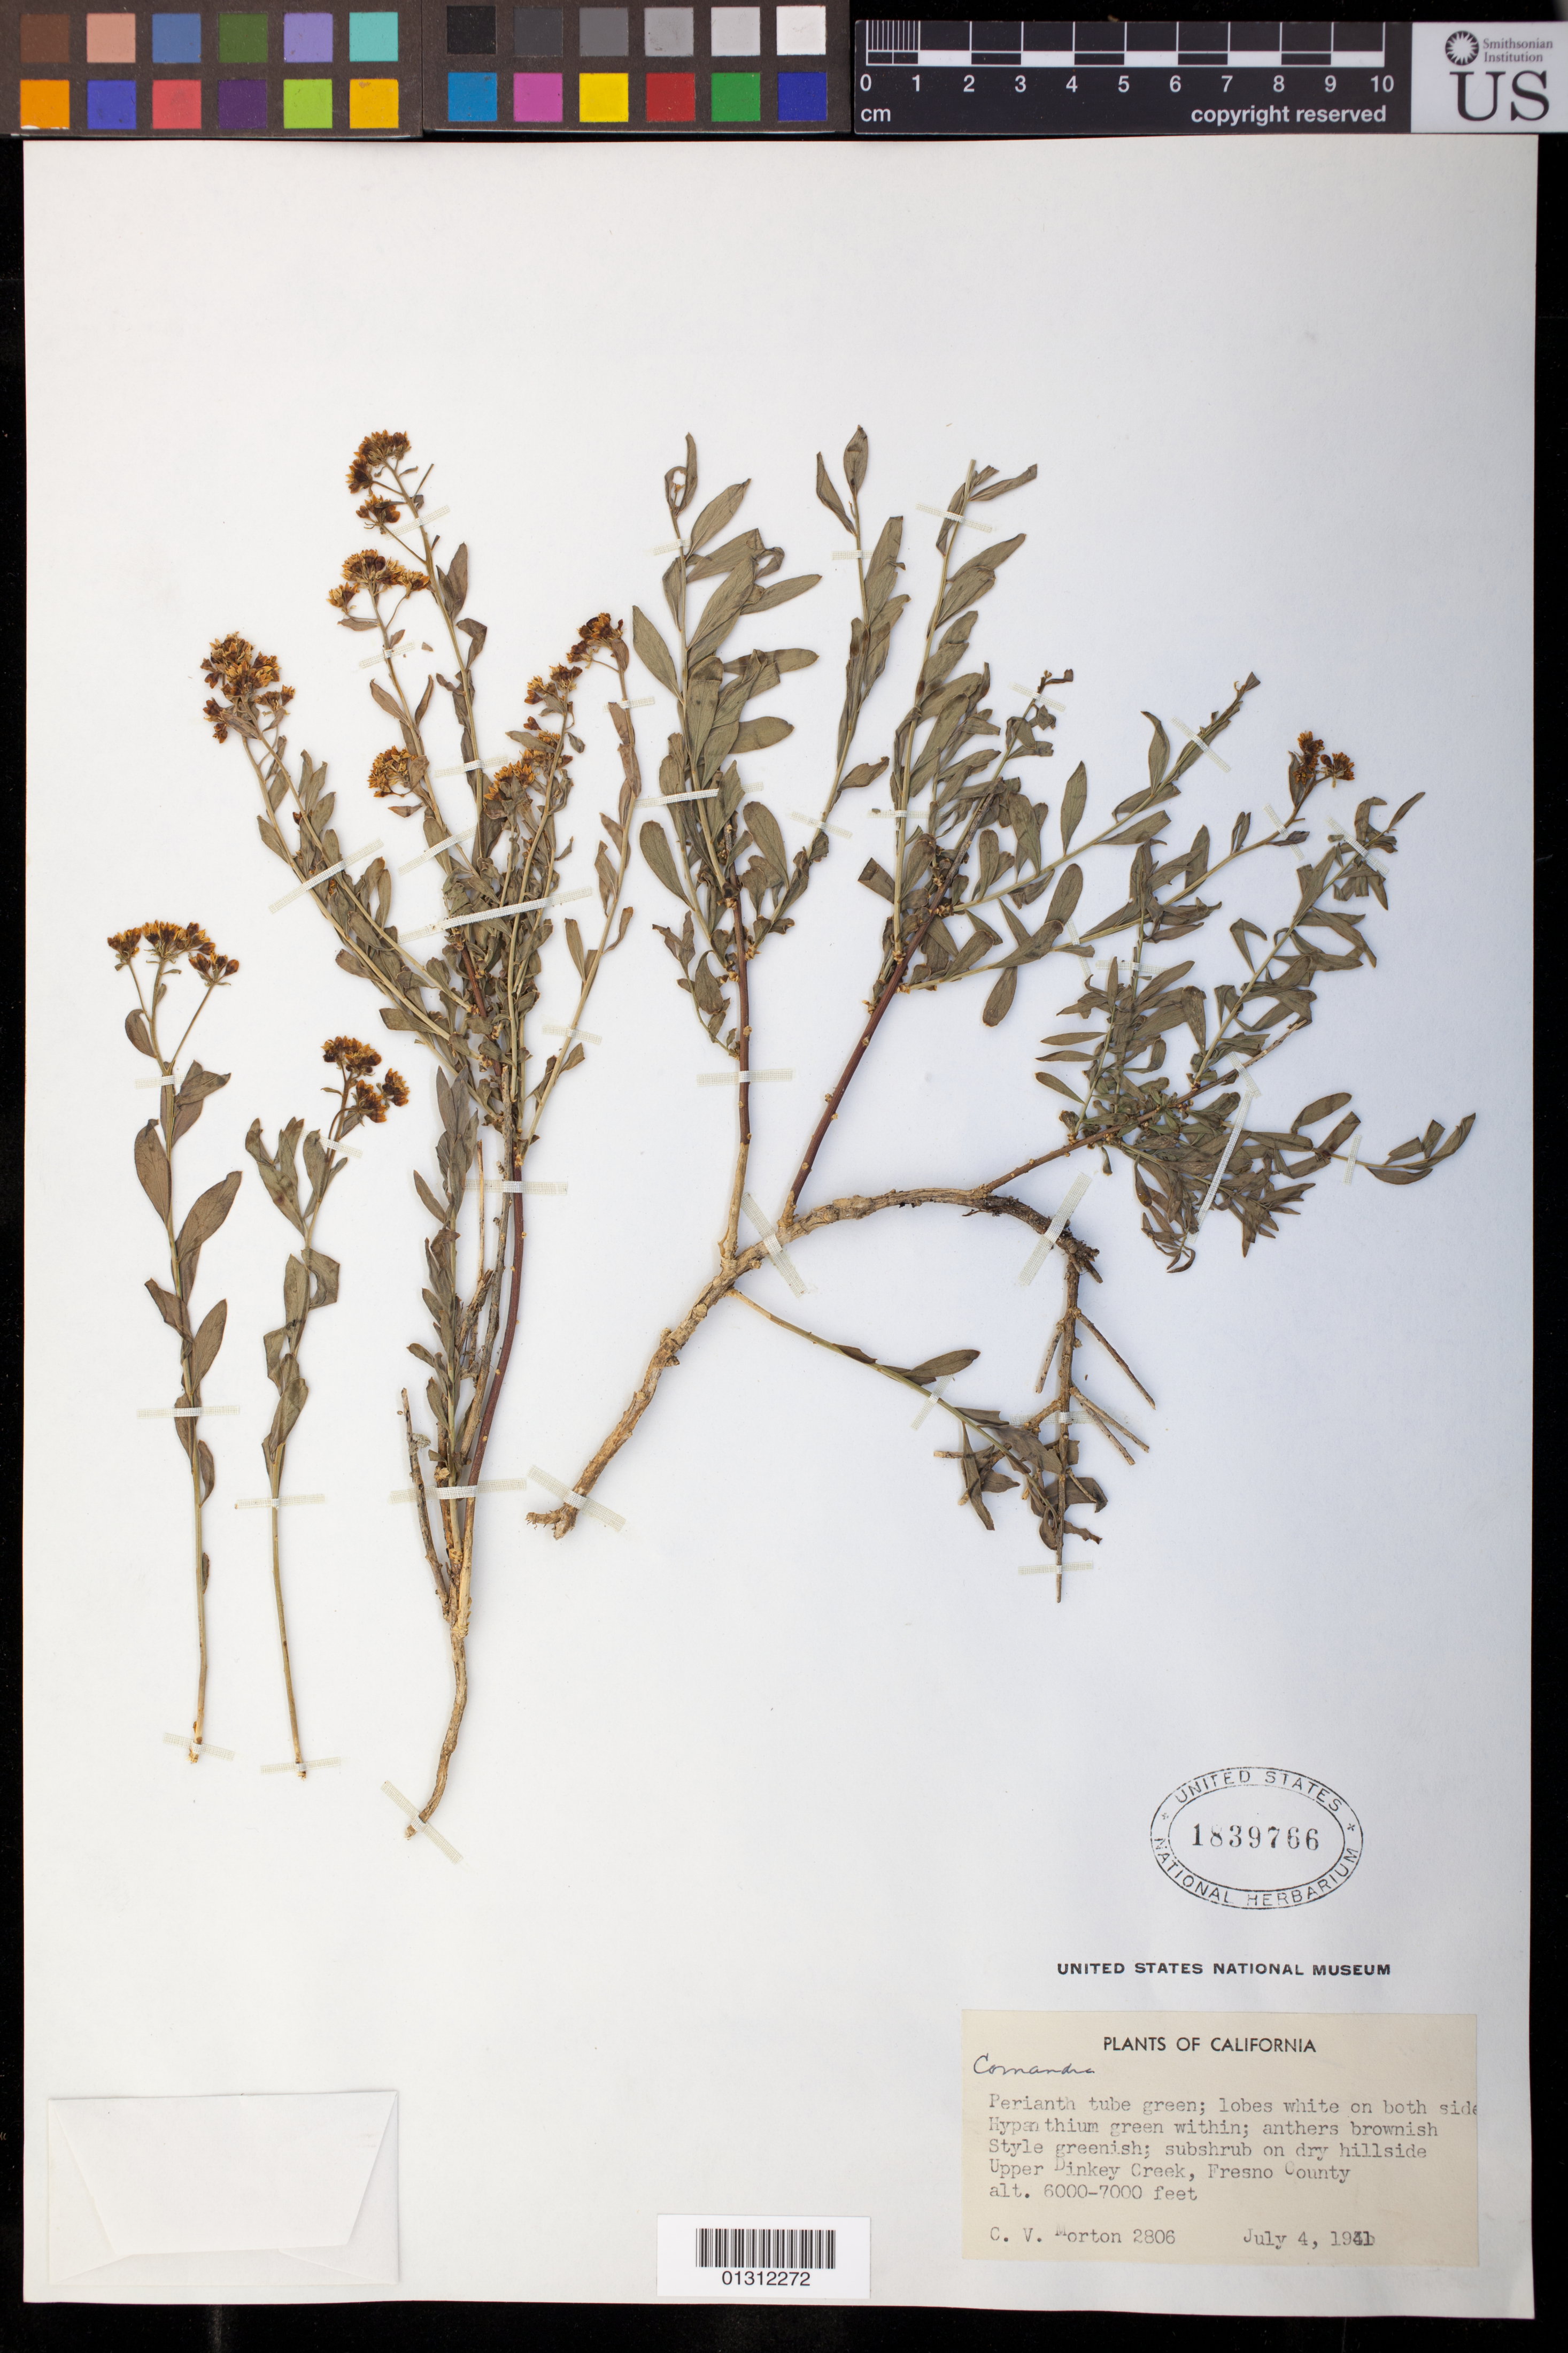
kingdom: Plantae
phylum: Tracheophyta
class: Magnoliopsida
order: Santalales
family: Comandraceae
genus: Comandra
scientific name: Comandra sp.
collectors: C. V. Morton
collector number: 2806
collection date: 1941-07-04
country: United States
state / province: California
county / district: Fresno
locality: Upper Dinkey Creek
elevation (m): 1829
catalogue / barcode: US 1839766